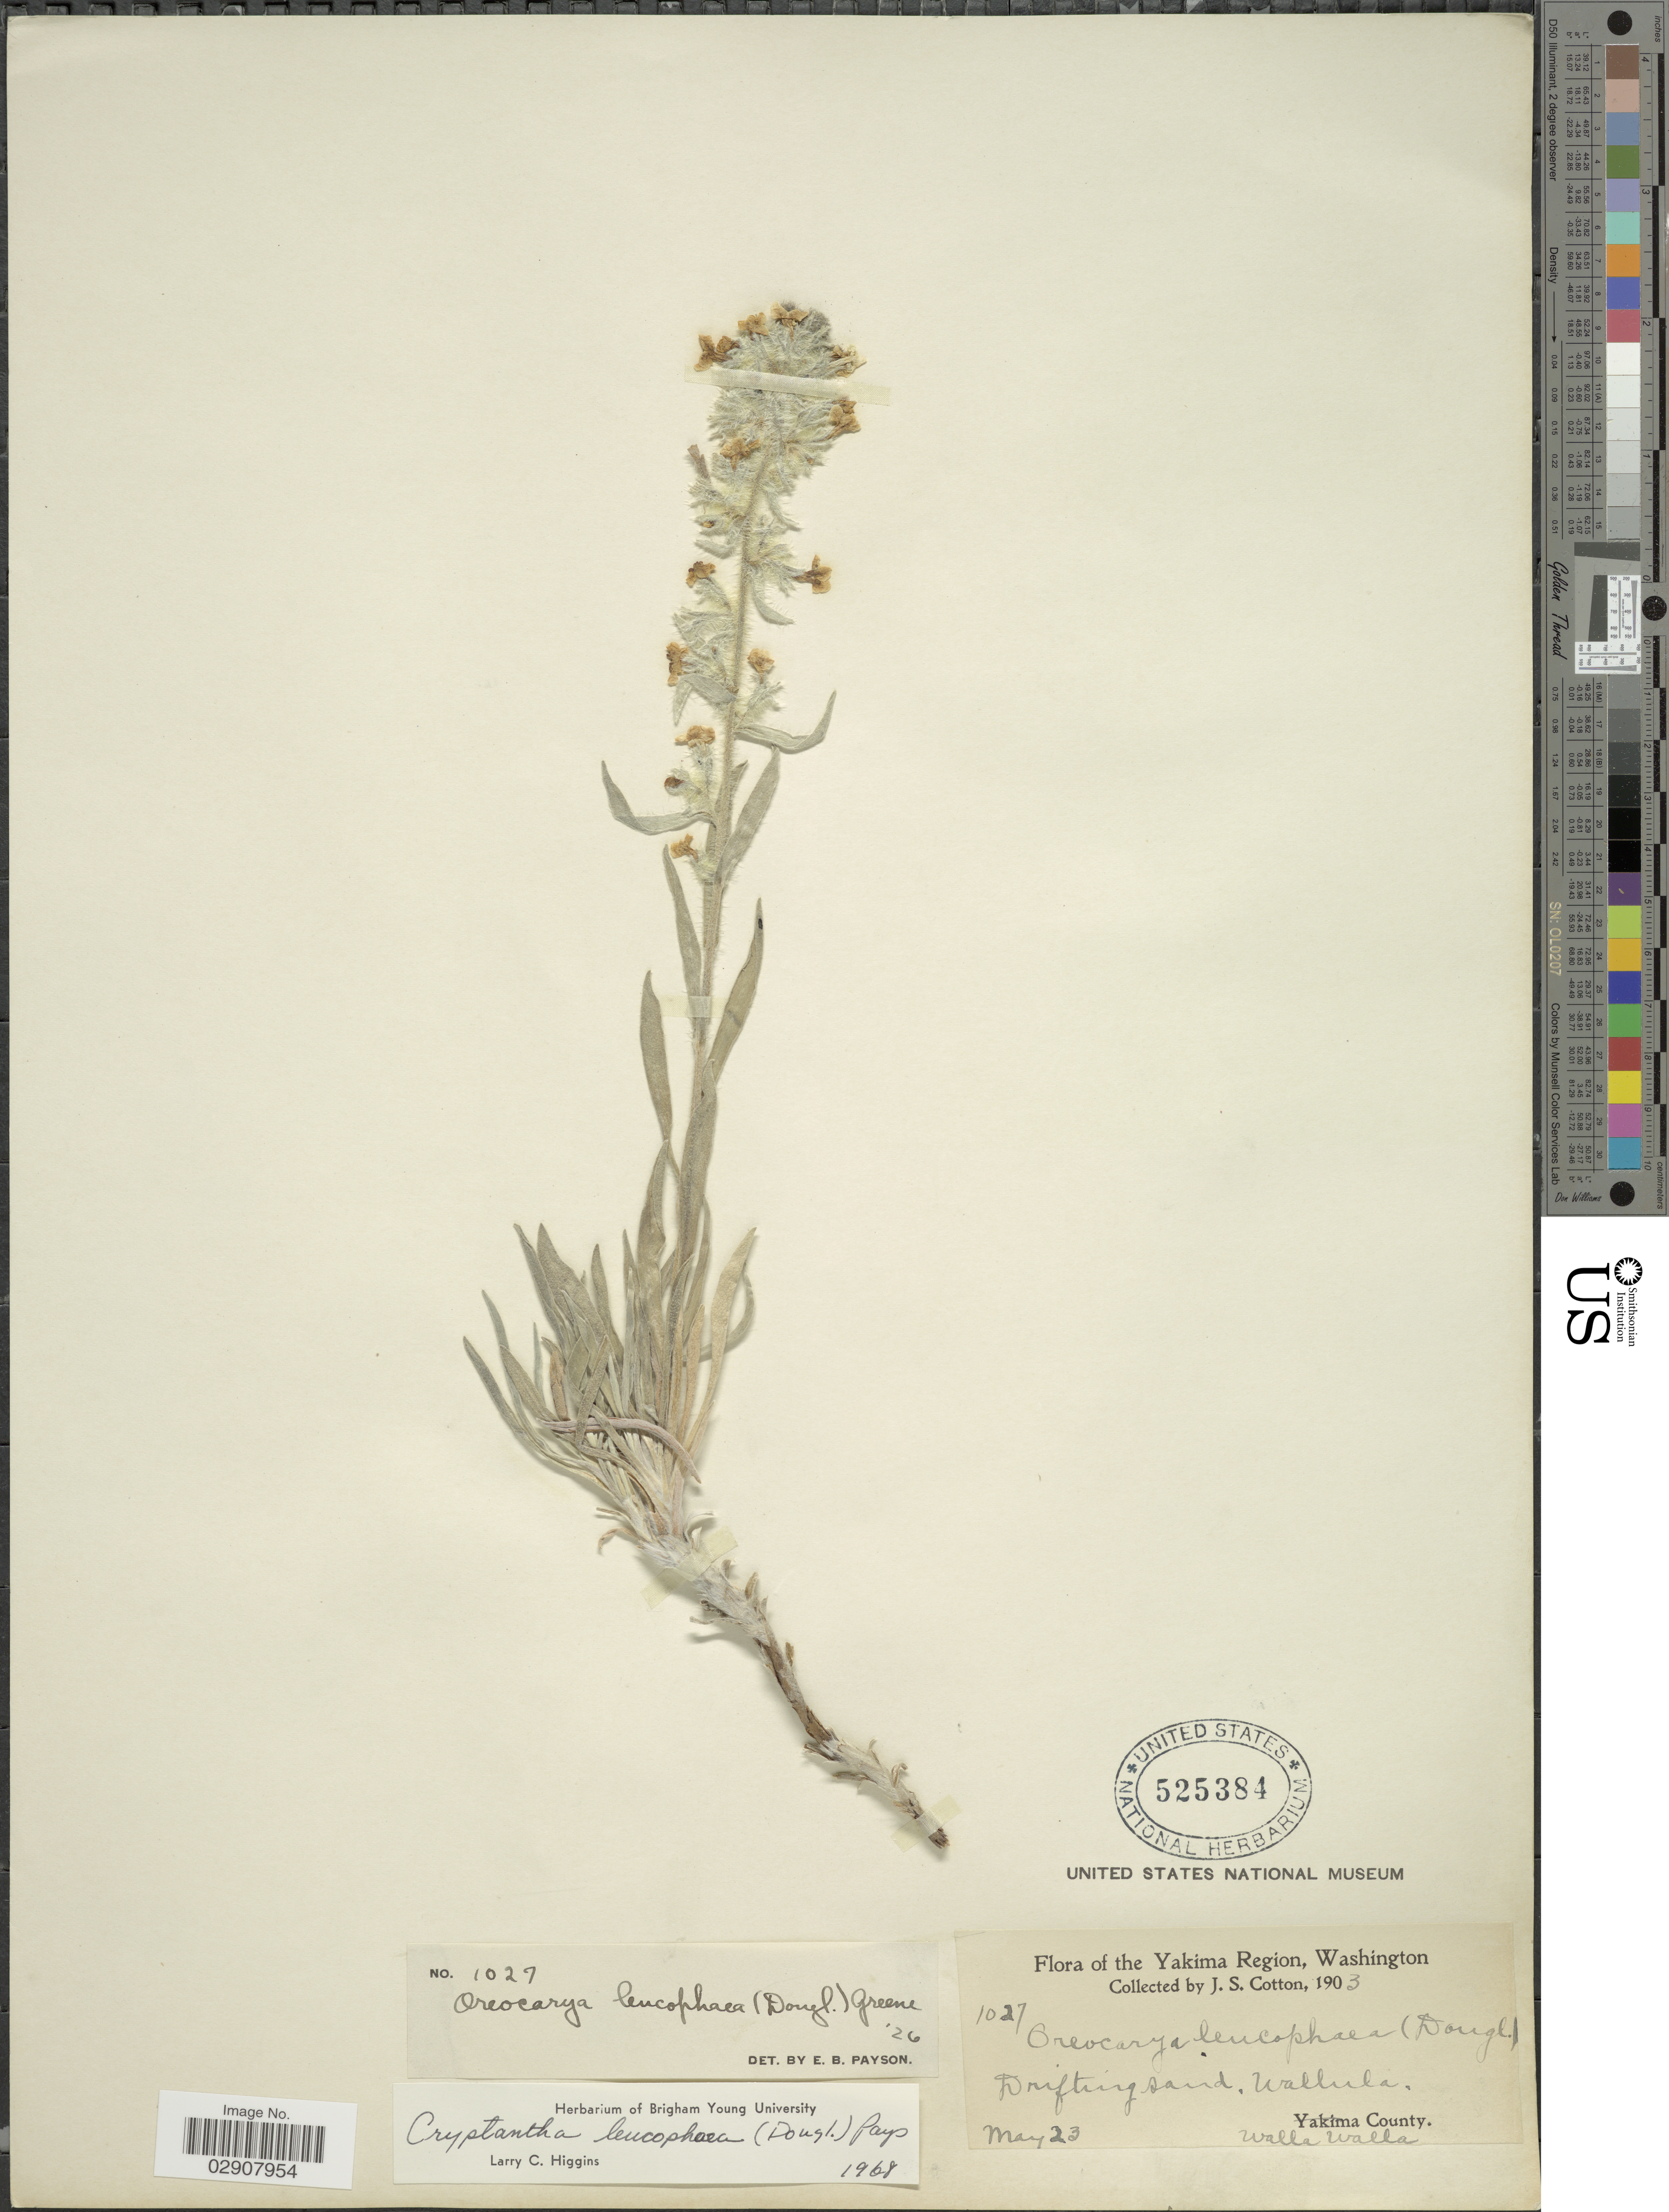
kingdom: Plantae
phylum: Tracheophyta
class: Magnoliopsida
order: Boraginales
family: Boraginaceae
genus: Cryptantha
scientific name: Cryptantha leucophaea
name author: (Douglas ex Lehm.) Payson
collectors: J. S. Cotton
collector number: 1027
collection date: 1903-05-23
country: United States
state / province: Washington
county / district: Walla Walla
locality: Yakima Region, Drifting sand, Wallula, Walla Walla County.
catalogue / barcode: US 525384